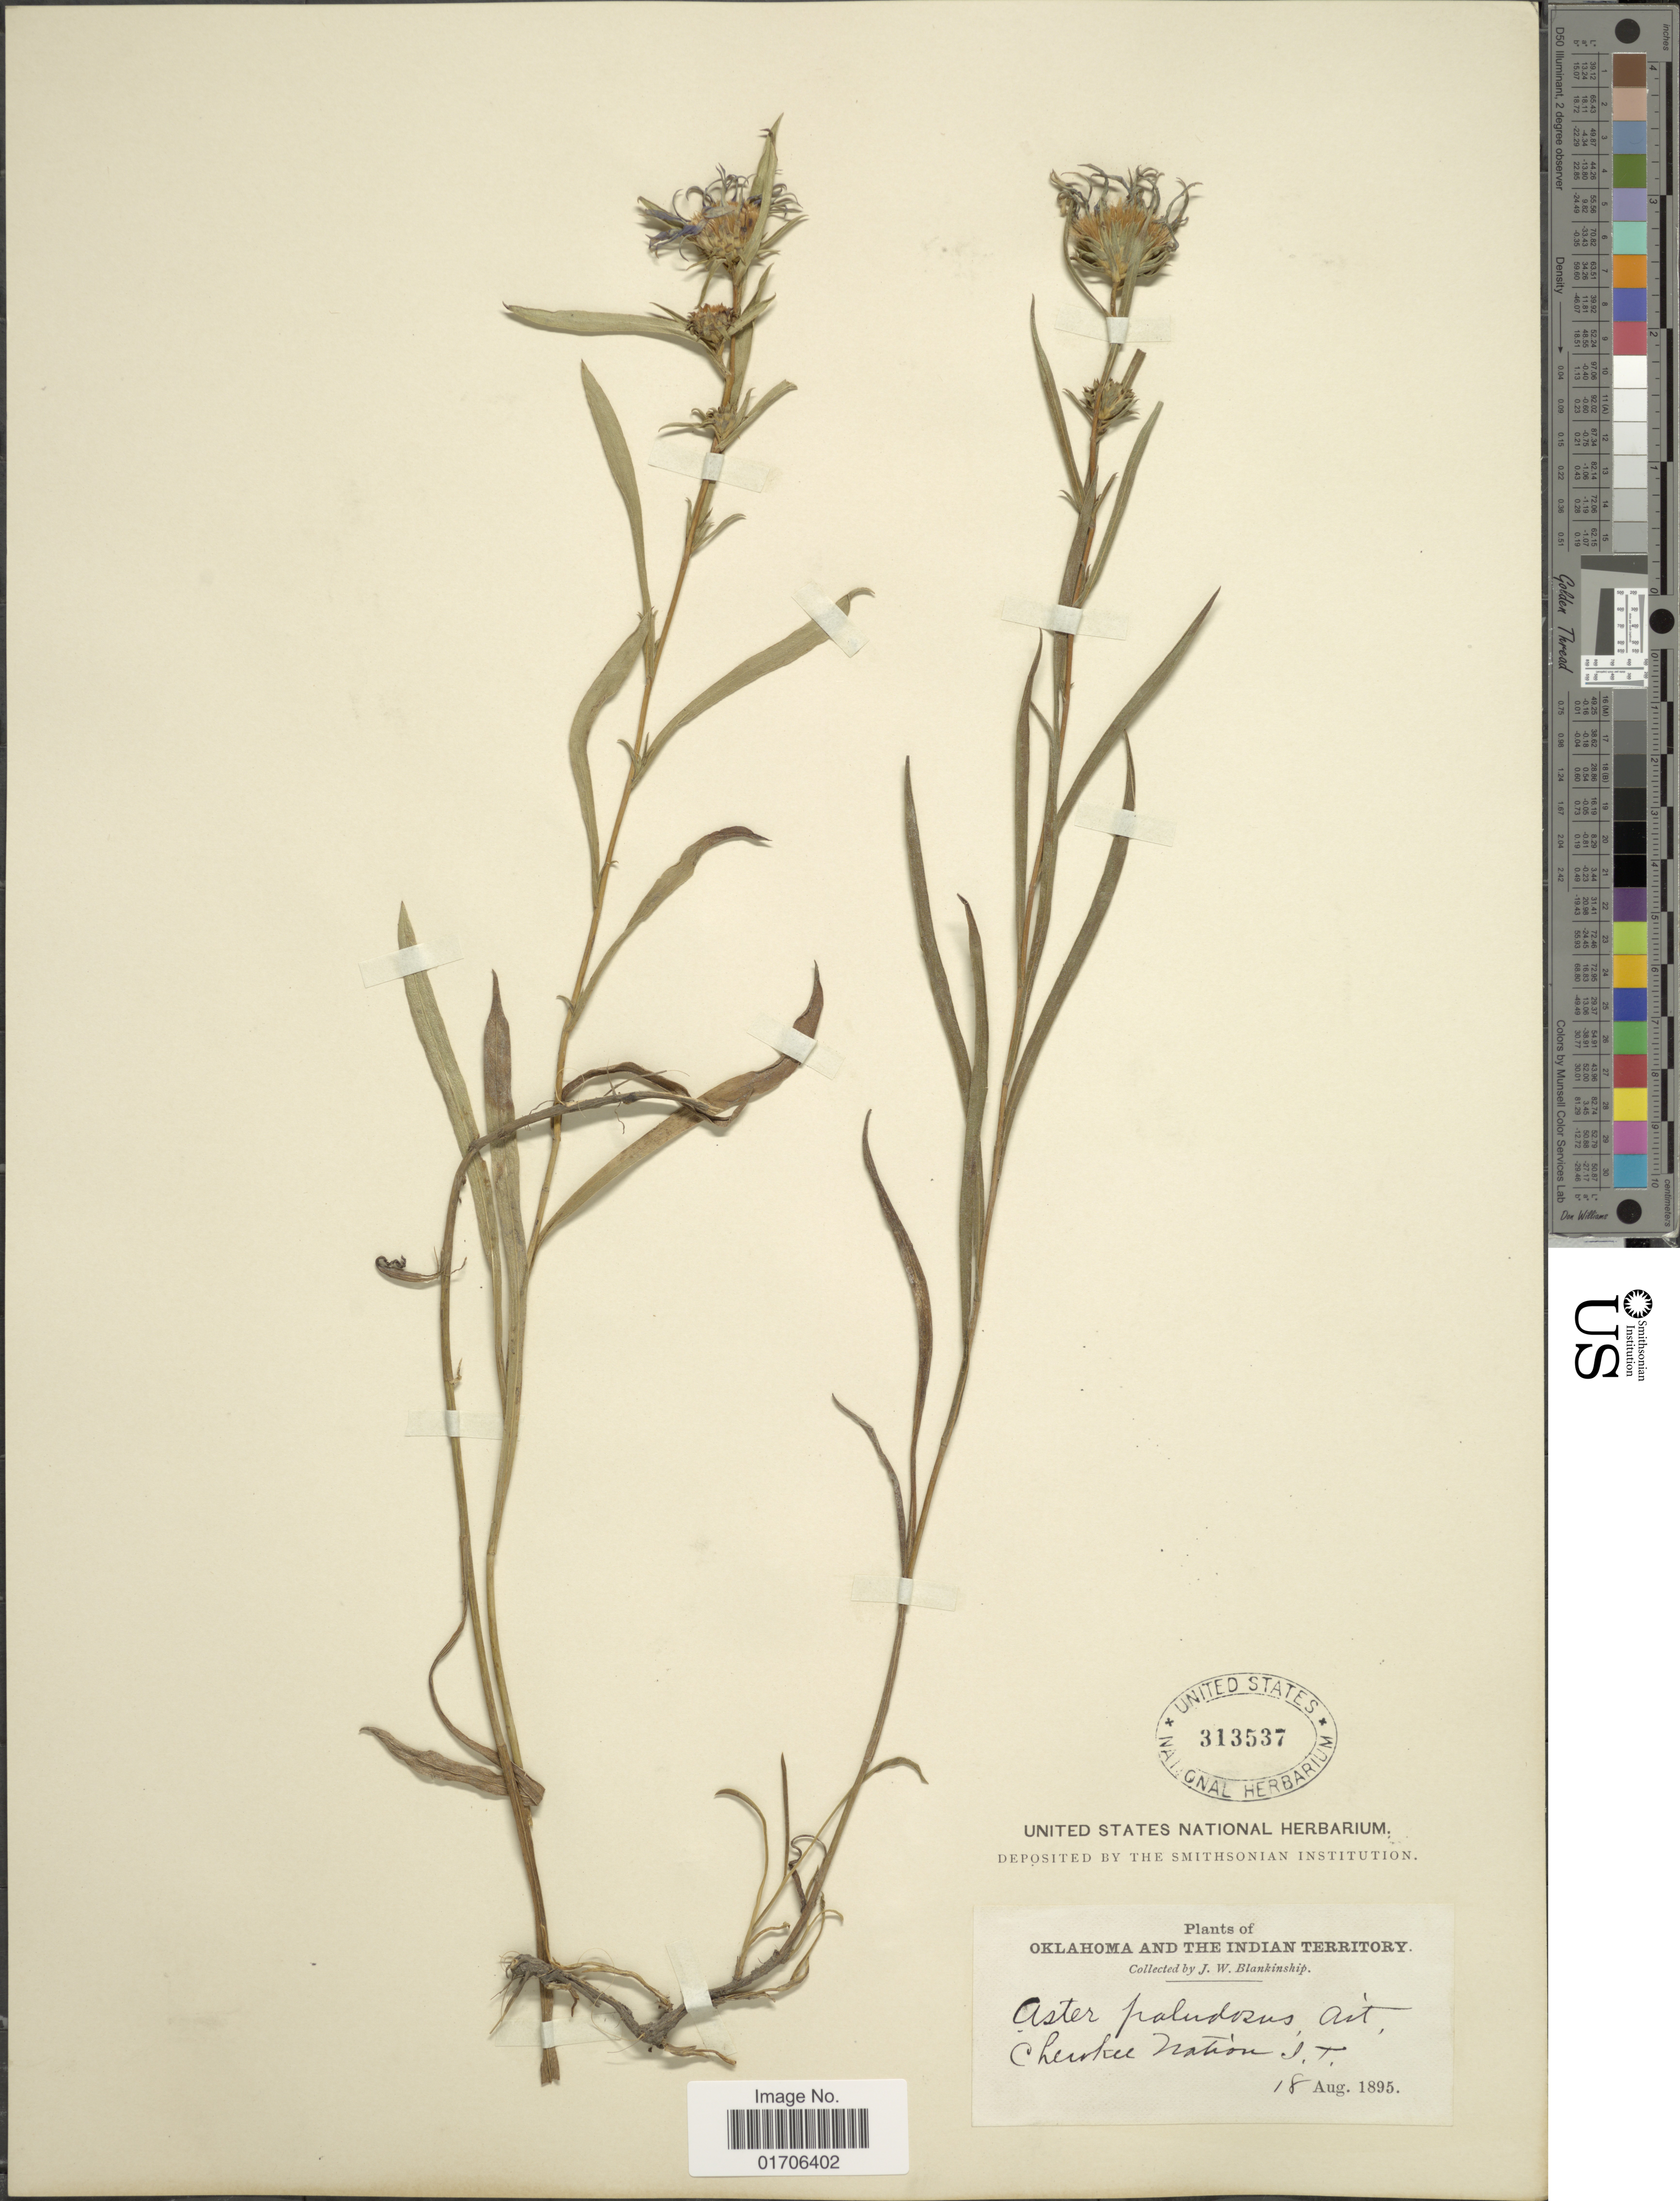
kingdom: Plantae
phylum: Tracheophyta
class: Magnoliopsida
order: Asterales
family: Asteraceae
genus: Eurybia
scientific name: Eurybia hemispherica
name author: G.L. Nesom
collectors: J. W. Blankinship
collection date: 1895-08-18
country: United States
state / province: Oklahoma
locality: Oklahoma and the Indian Territory. Cherokee Nation, I.T.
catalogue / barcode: US 313537